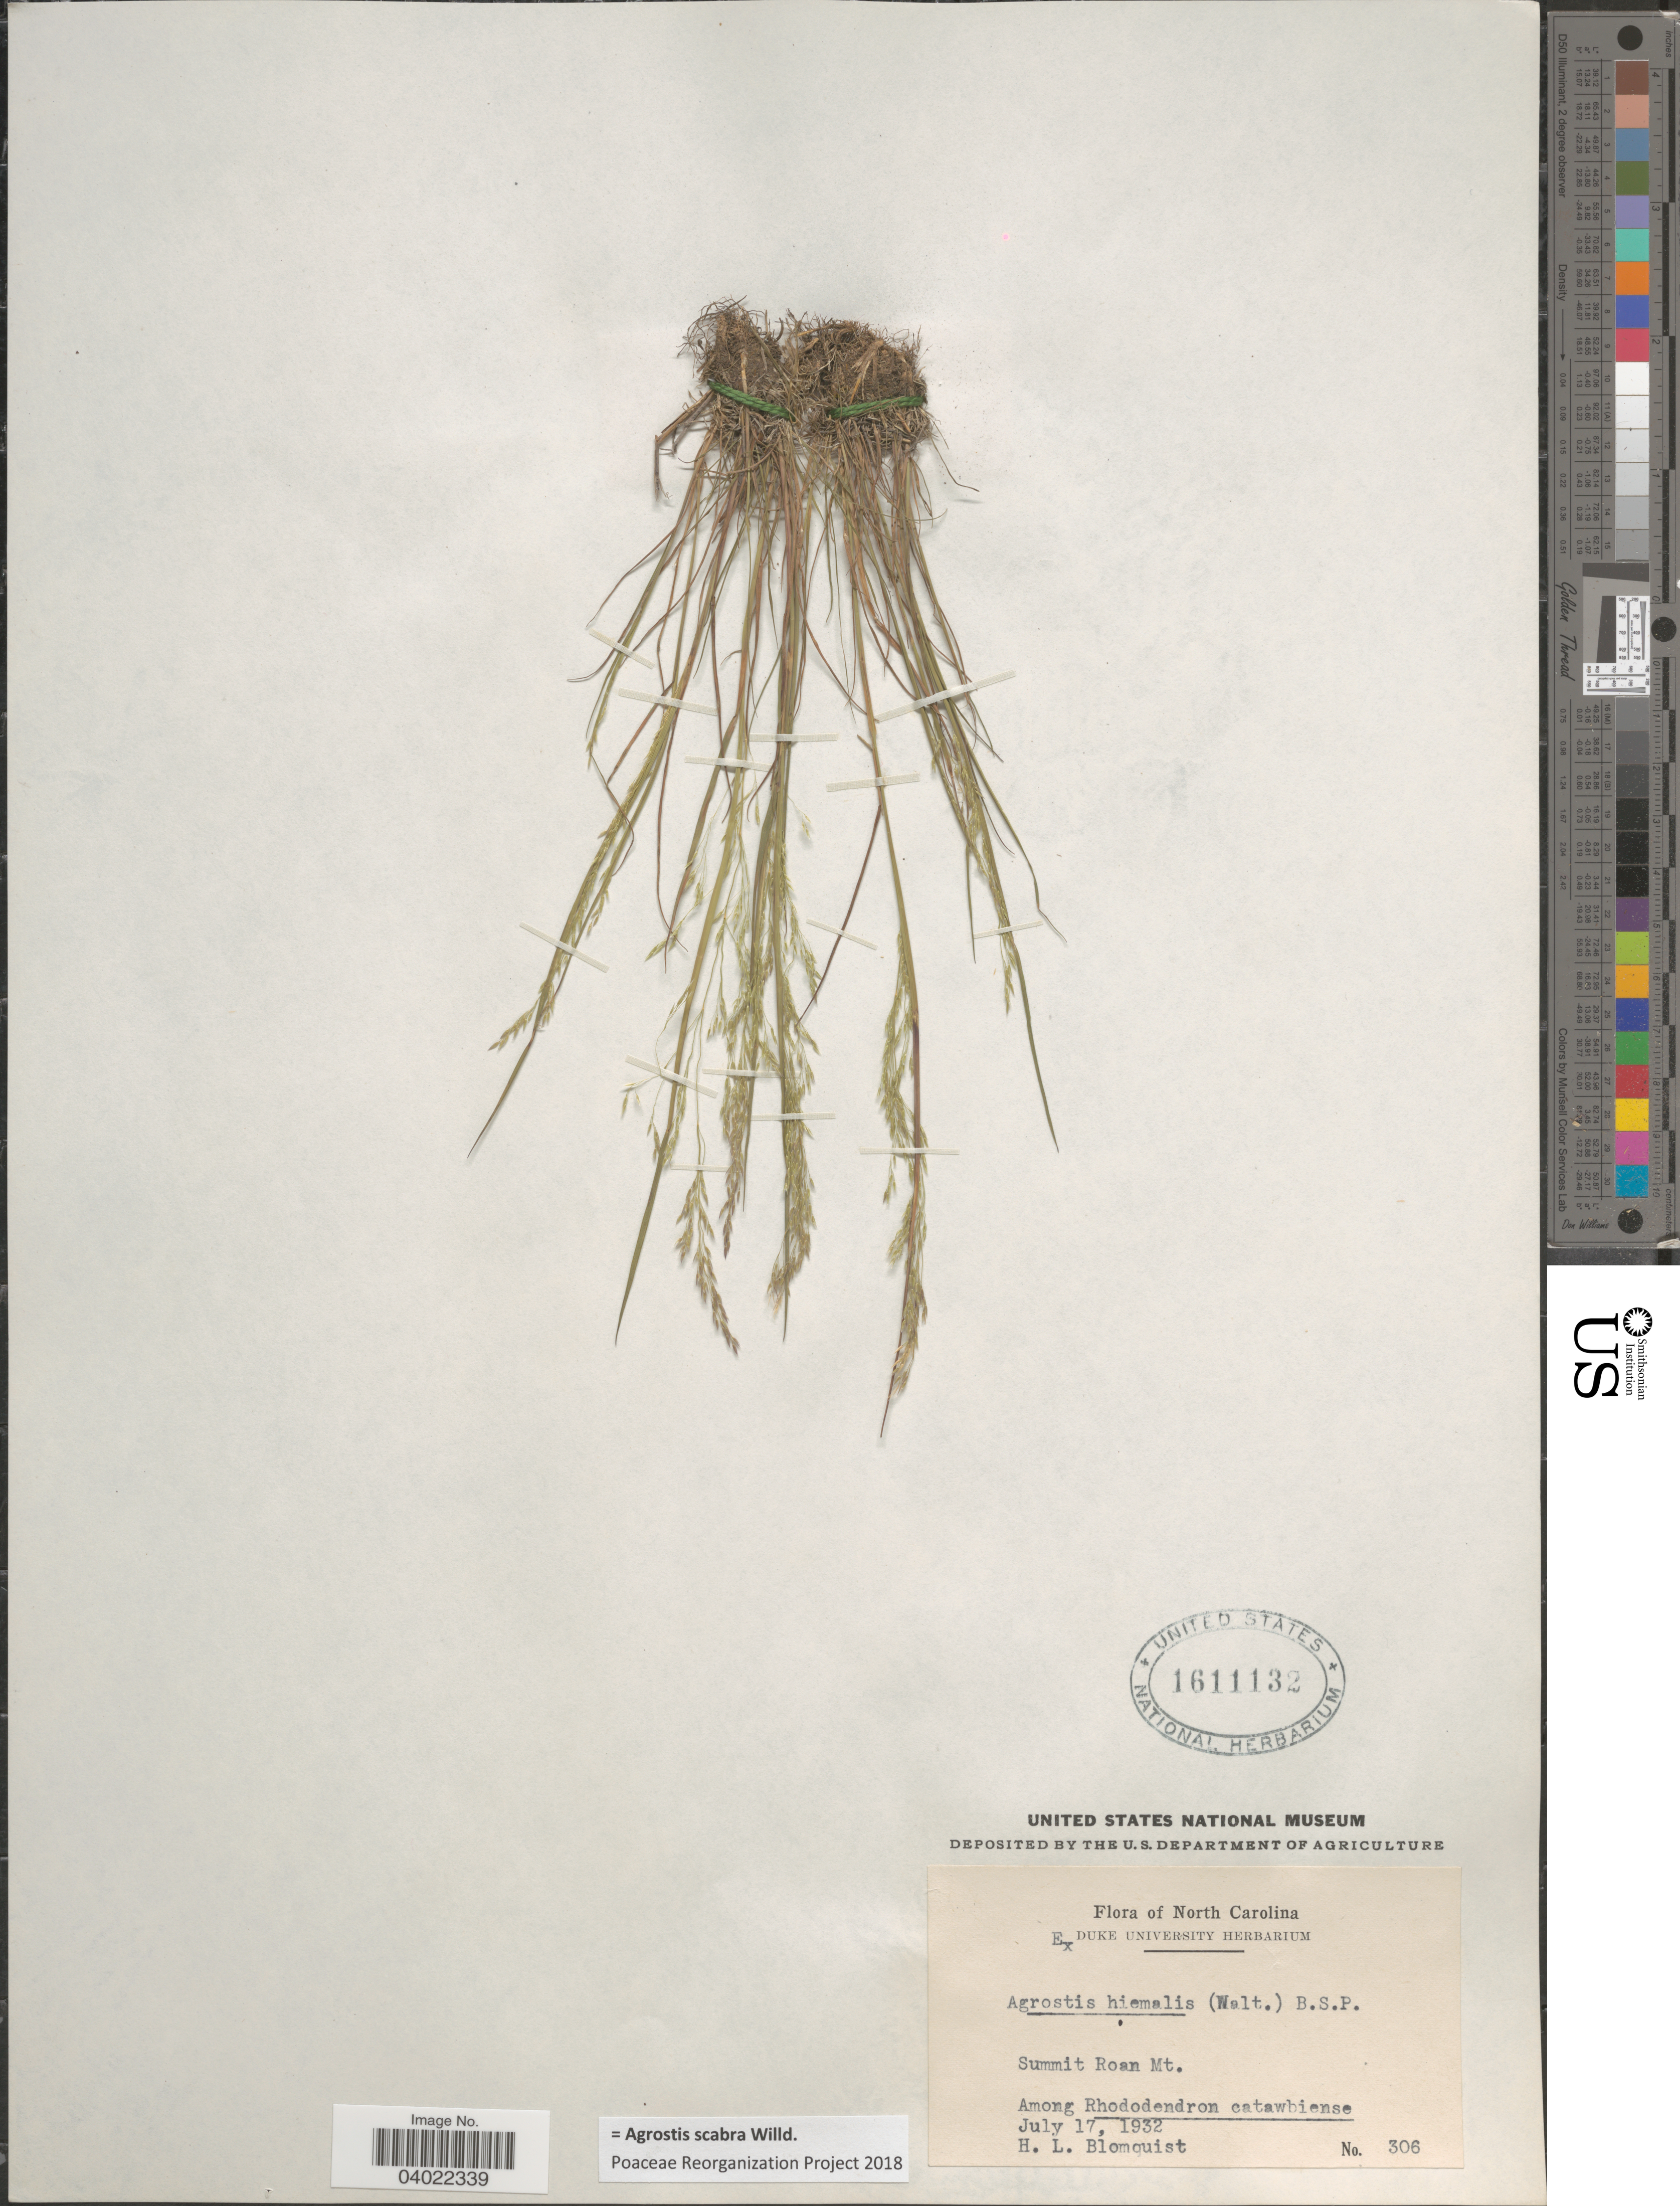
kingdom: Plantae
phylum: Tracheophyta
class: Liliopsida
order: Poales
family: Poaceae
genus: Agrostis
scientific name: Agrostis scabra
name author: Willd.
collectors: H. Blomquist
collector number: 306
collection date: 1932-07-17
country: United States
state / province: North Carolina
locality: Summit Roan Mt.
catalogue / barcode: US 1611132